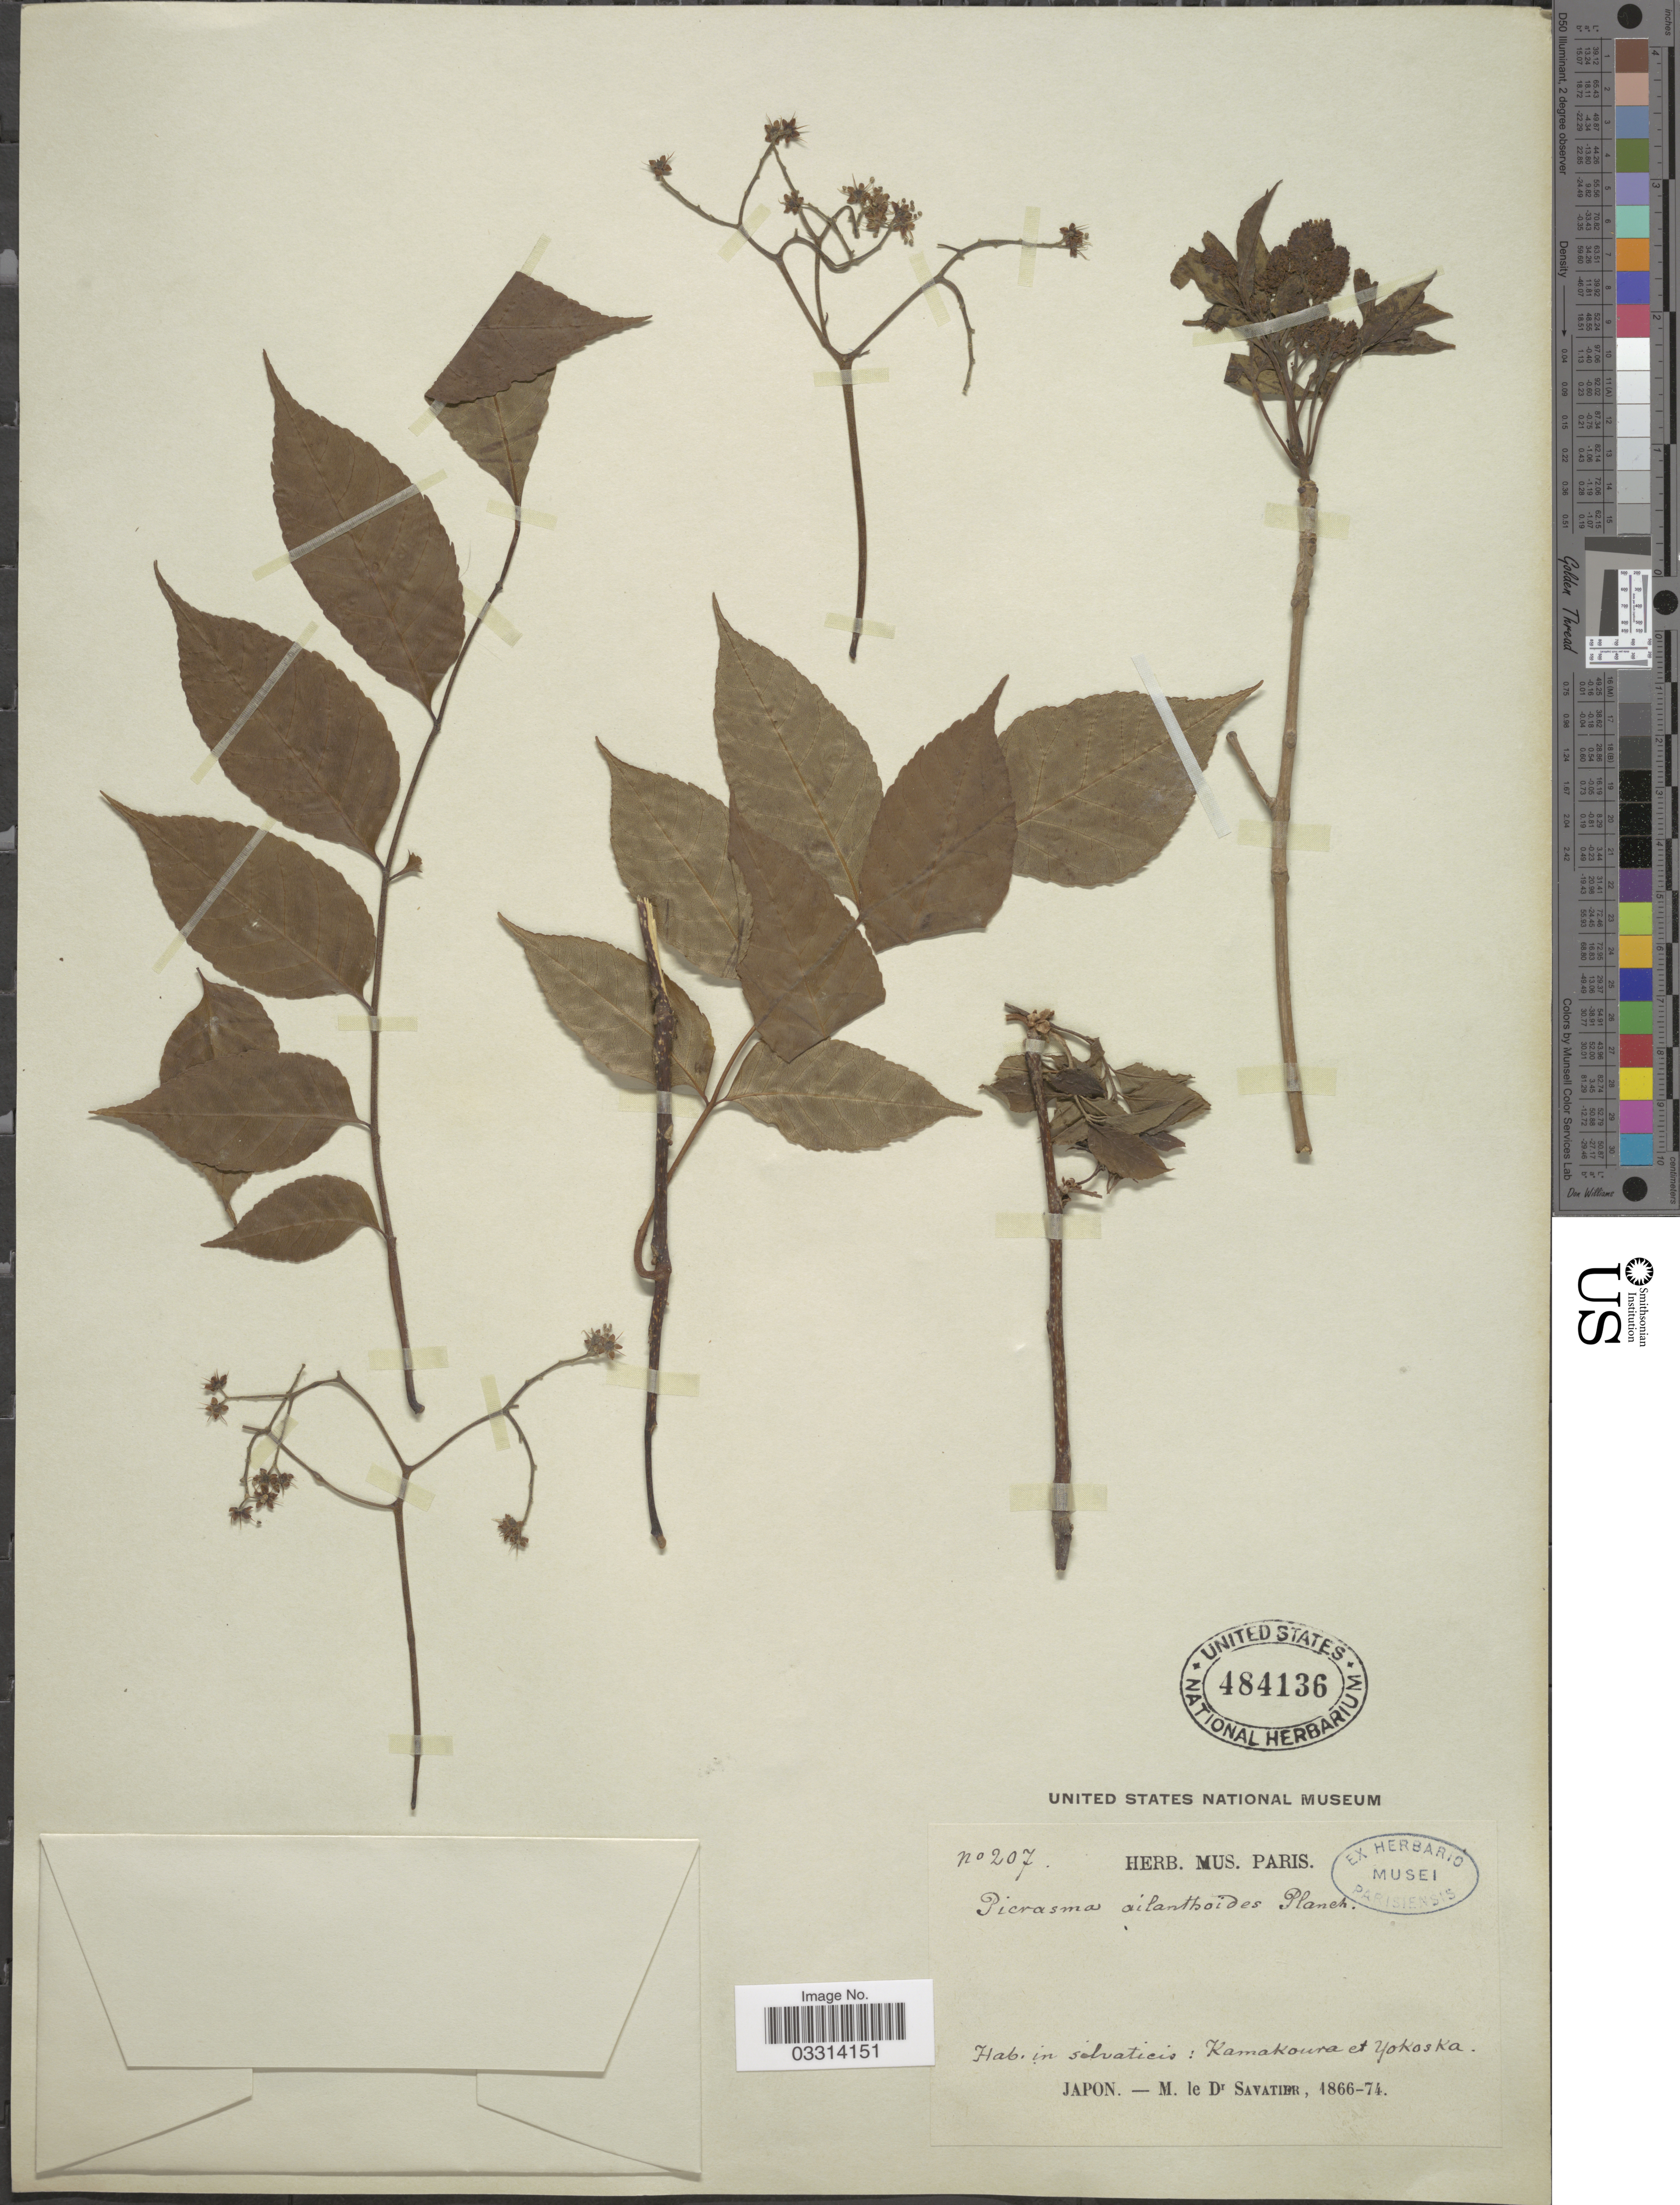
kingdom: Plantae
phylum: Tracheophyta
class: Magnoliopsida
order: Sapindales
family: Simaroubaceae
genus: Picrasma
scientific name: Picrasma ailanthoides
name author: (Bunge) Planch.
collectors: M. Savatier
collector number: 207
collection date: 1866/1874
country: Japan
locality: Kamakoura et Yokoska.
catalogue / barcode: US 484136